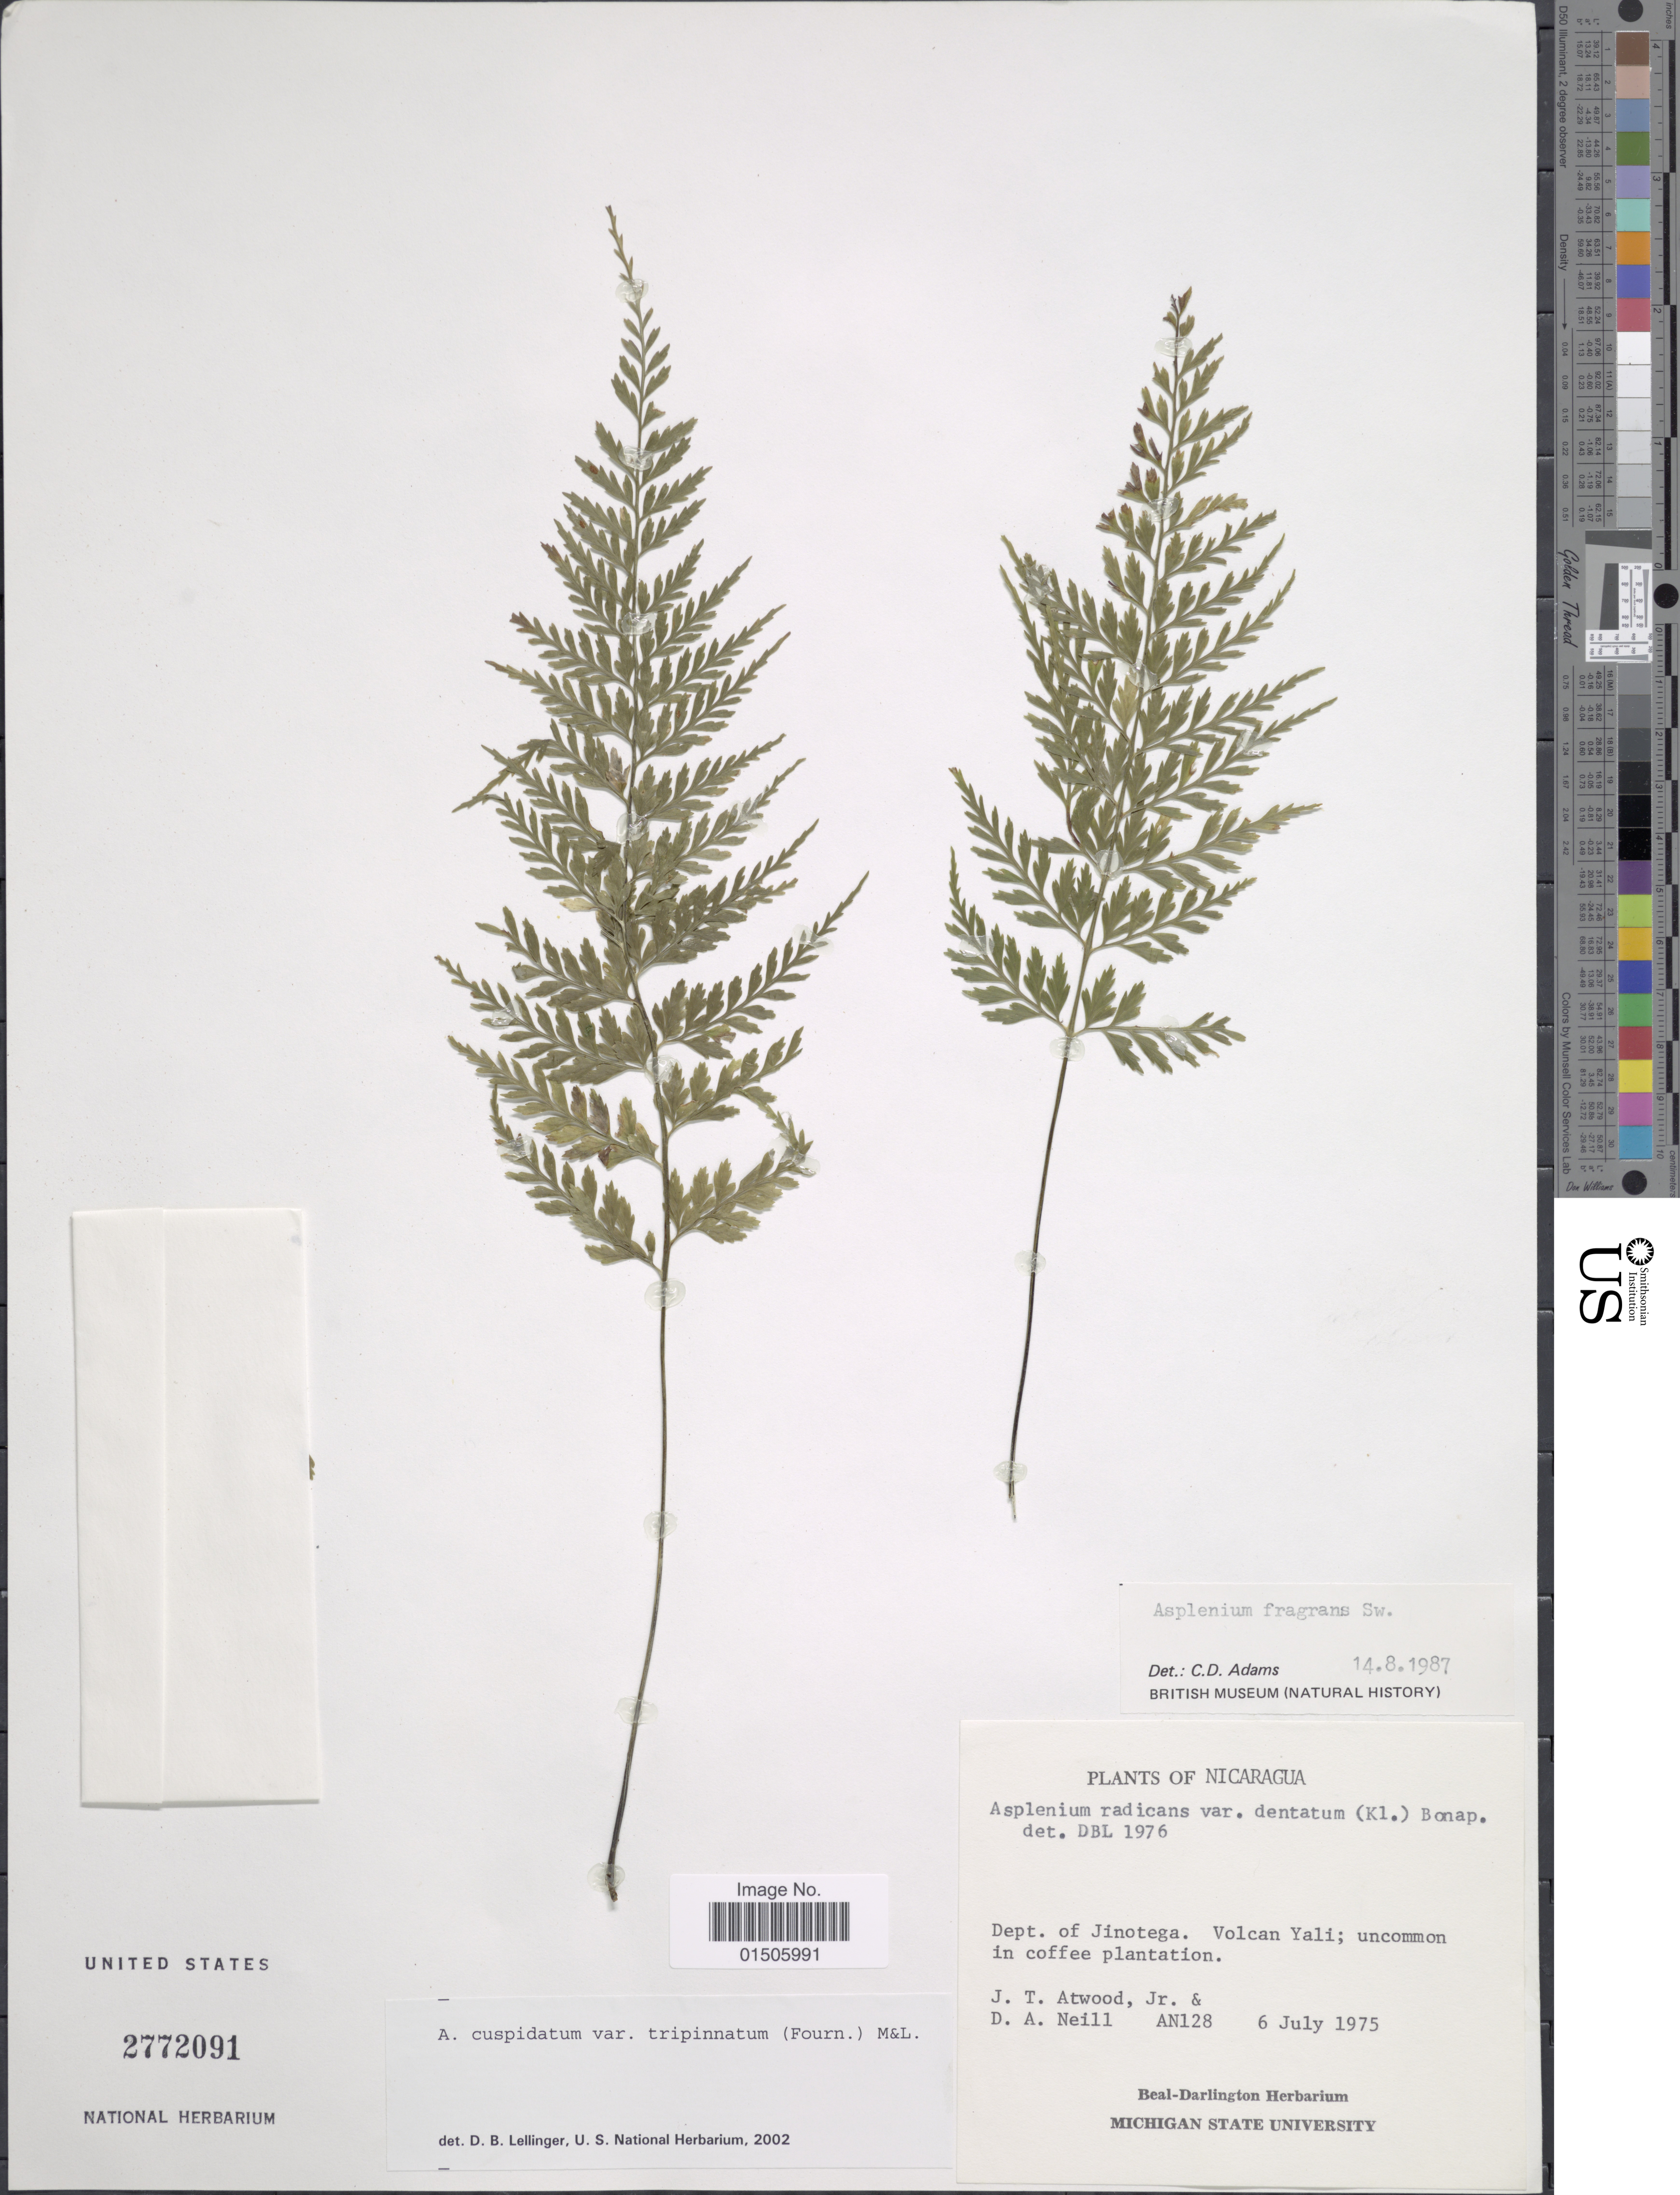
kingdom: Plantae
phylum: Tracheophyta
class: Polypodiopsida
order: Polypodiales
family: Aspleniaceae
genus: Asplenium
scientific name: Asplenium cuspidatum var. tripinnatum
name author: (E. Fourn.) C.V. Morton & Lellinger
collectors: J. T. Atwood & D. A. Neill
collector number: AN128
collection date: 1975-07-06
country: Nicaragua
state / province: Jinotega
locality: Dept. of Jinotega. Volcan Yali; uncommon in coffee plantation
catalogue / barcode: US 2772091